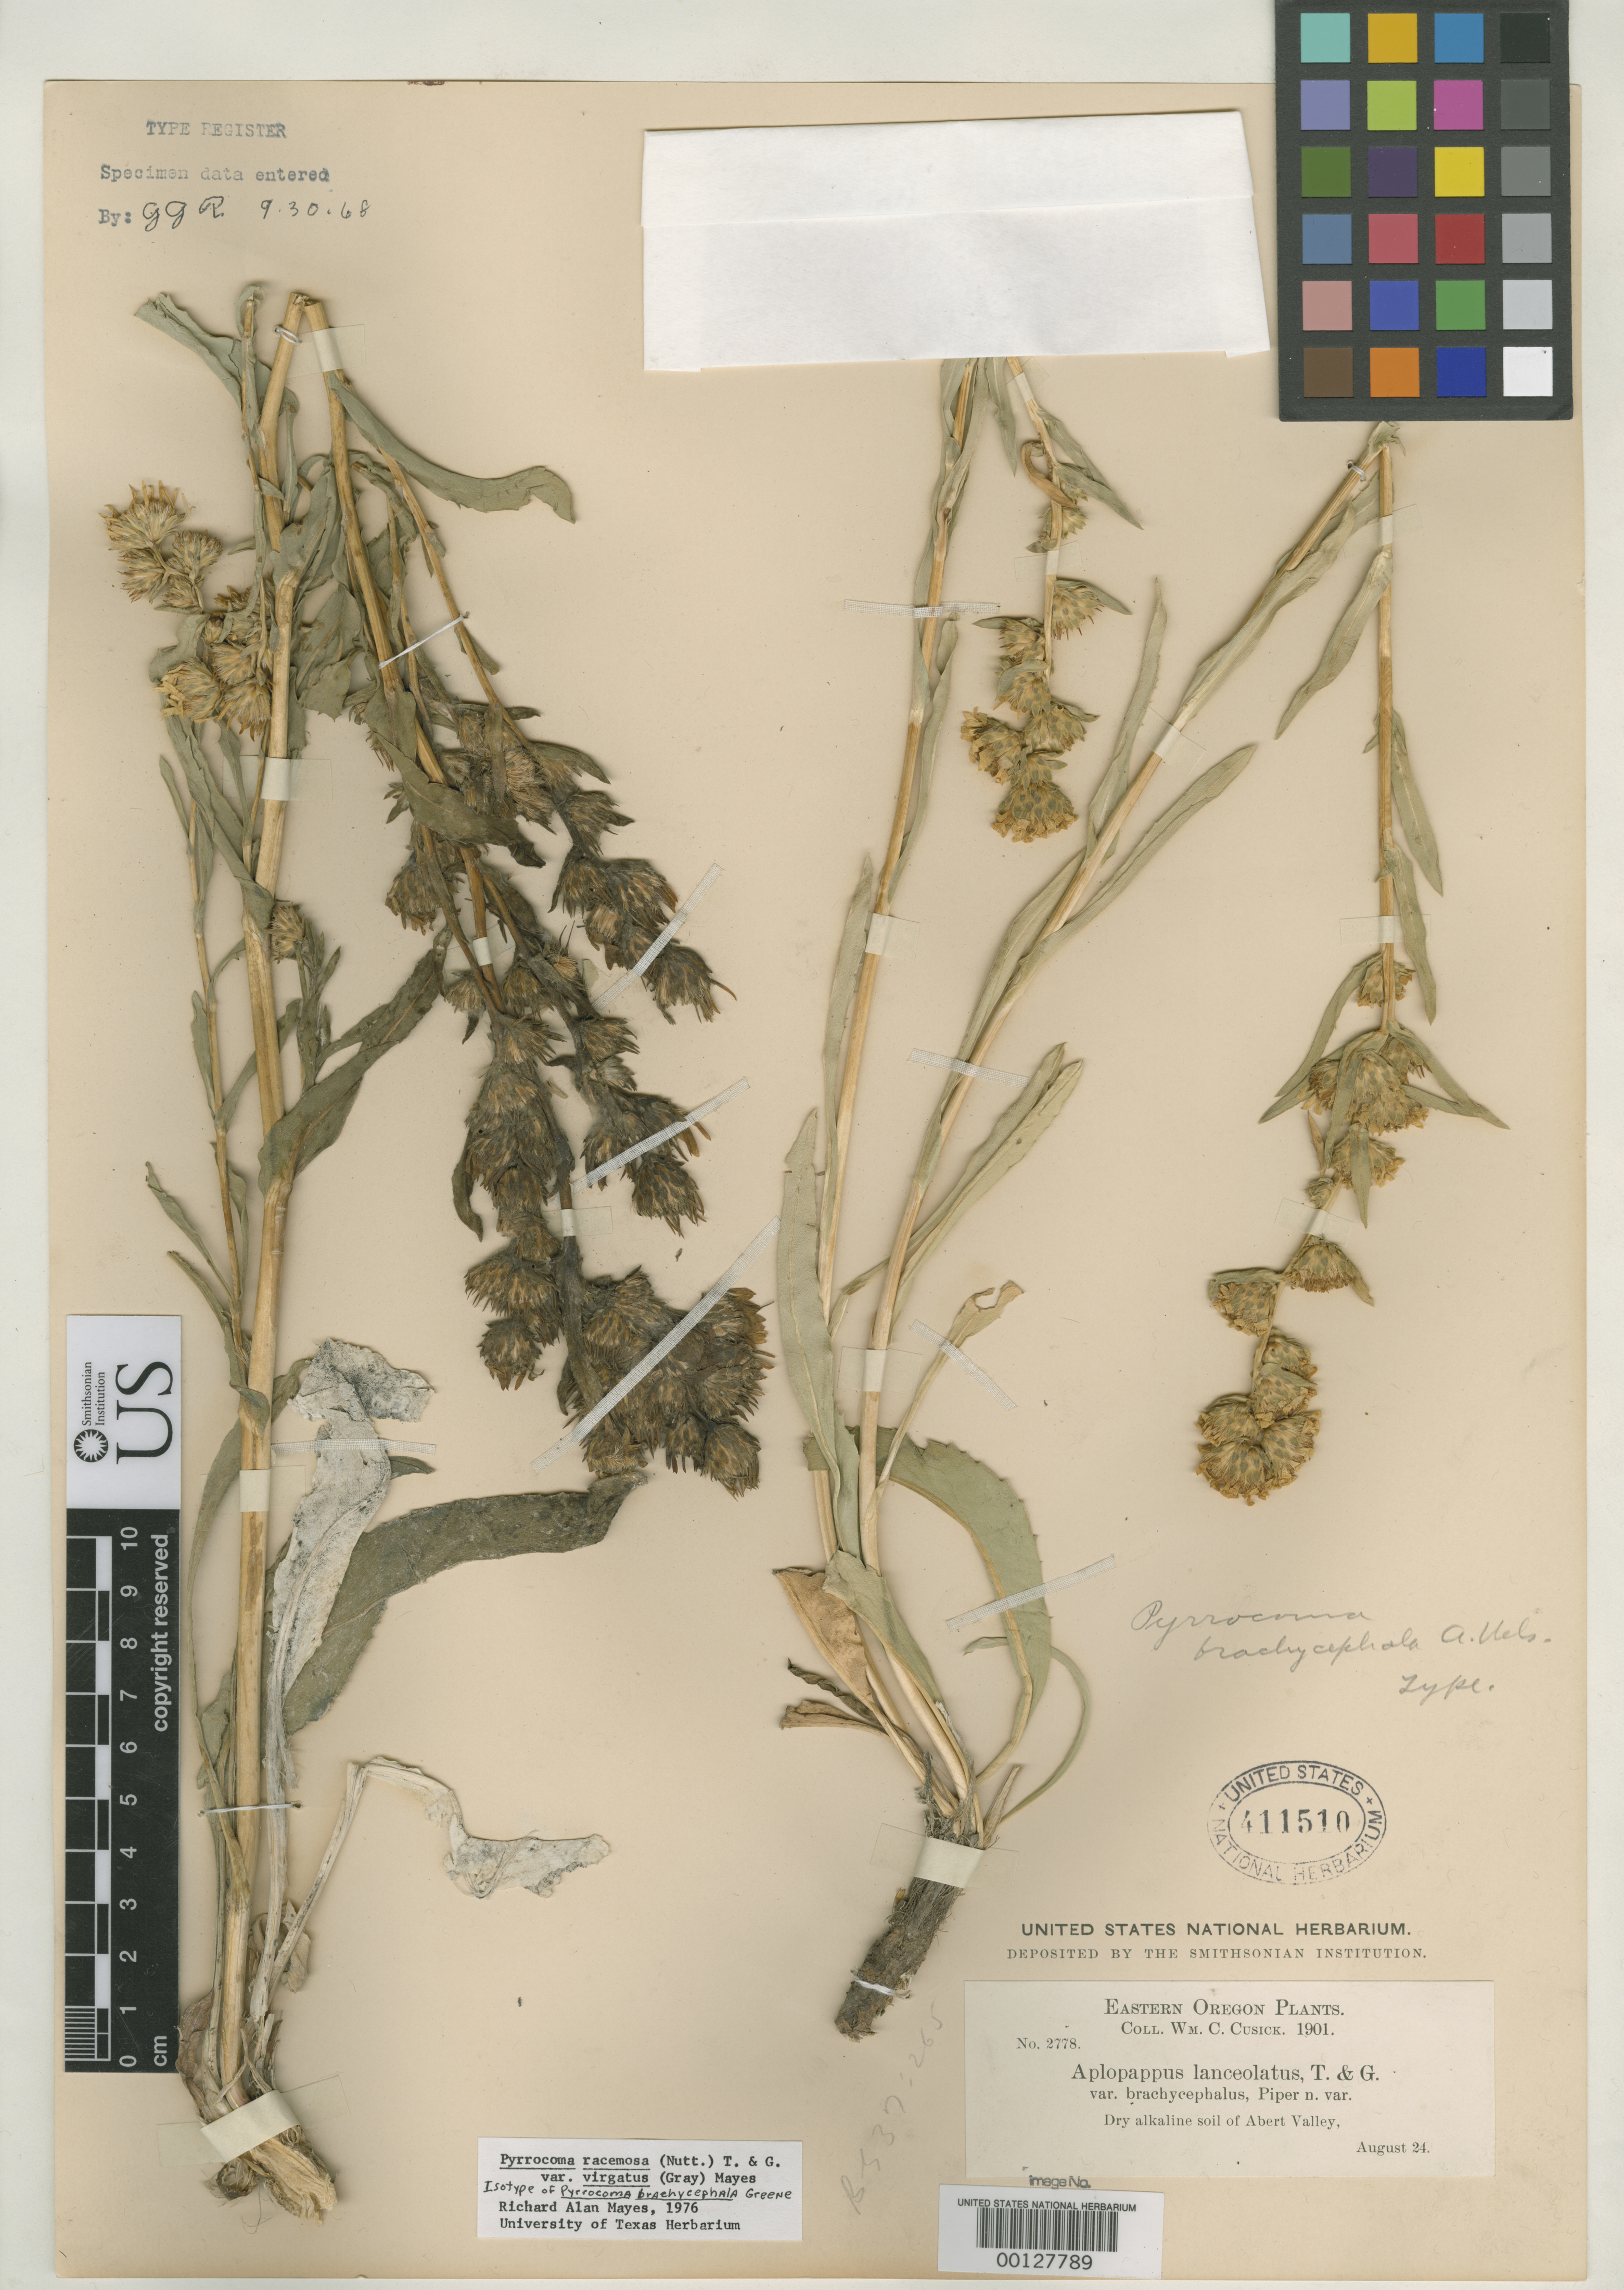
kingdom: Plantae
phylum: Tracheophyta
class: Magnoliopsida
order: Asterales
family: Asteraceae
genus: Pyrrocoma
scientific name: Pyrrocoma brachycephala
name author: A. Nelson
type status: Type Material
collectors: W. C. Cusick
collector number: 2778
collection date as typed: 24 Aug 1901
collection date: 1901-08-24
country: United States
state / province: Oregon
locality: Albert Valley.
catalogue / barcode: US 411510